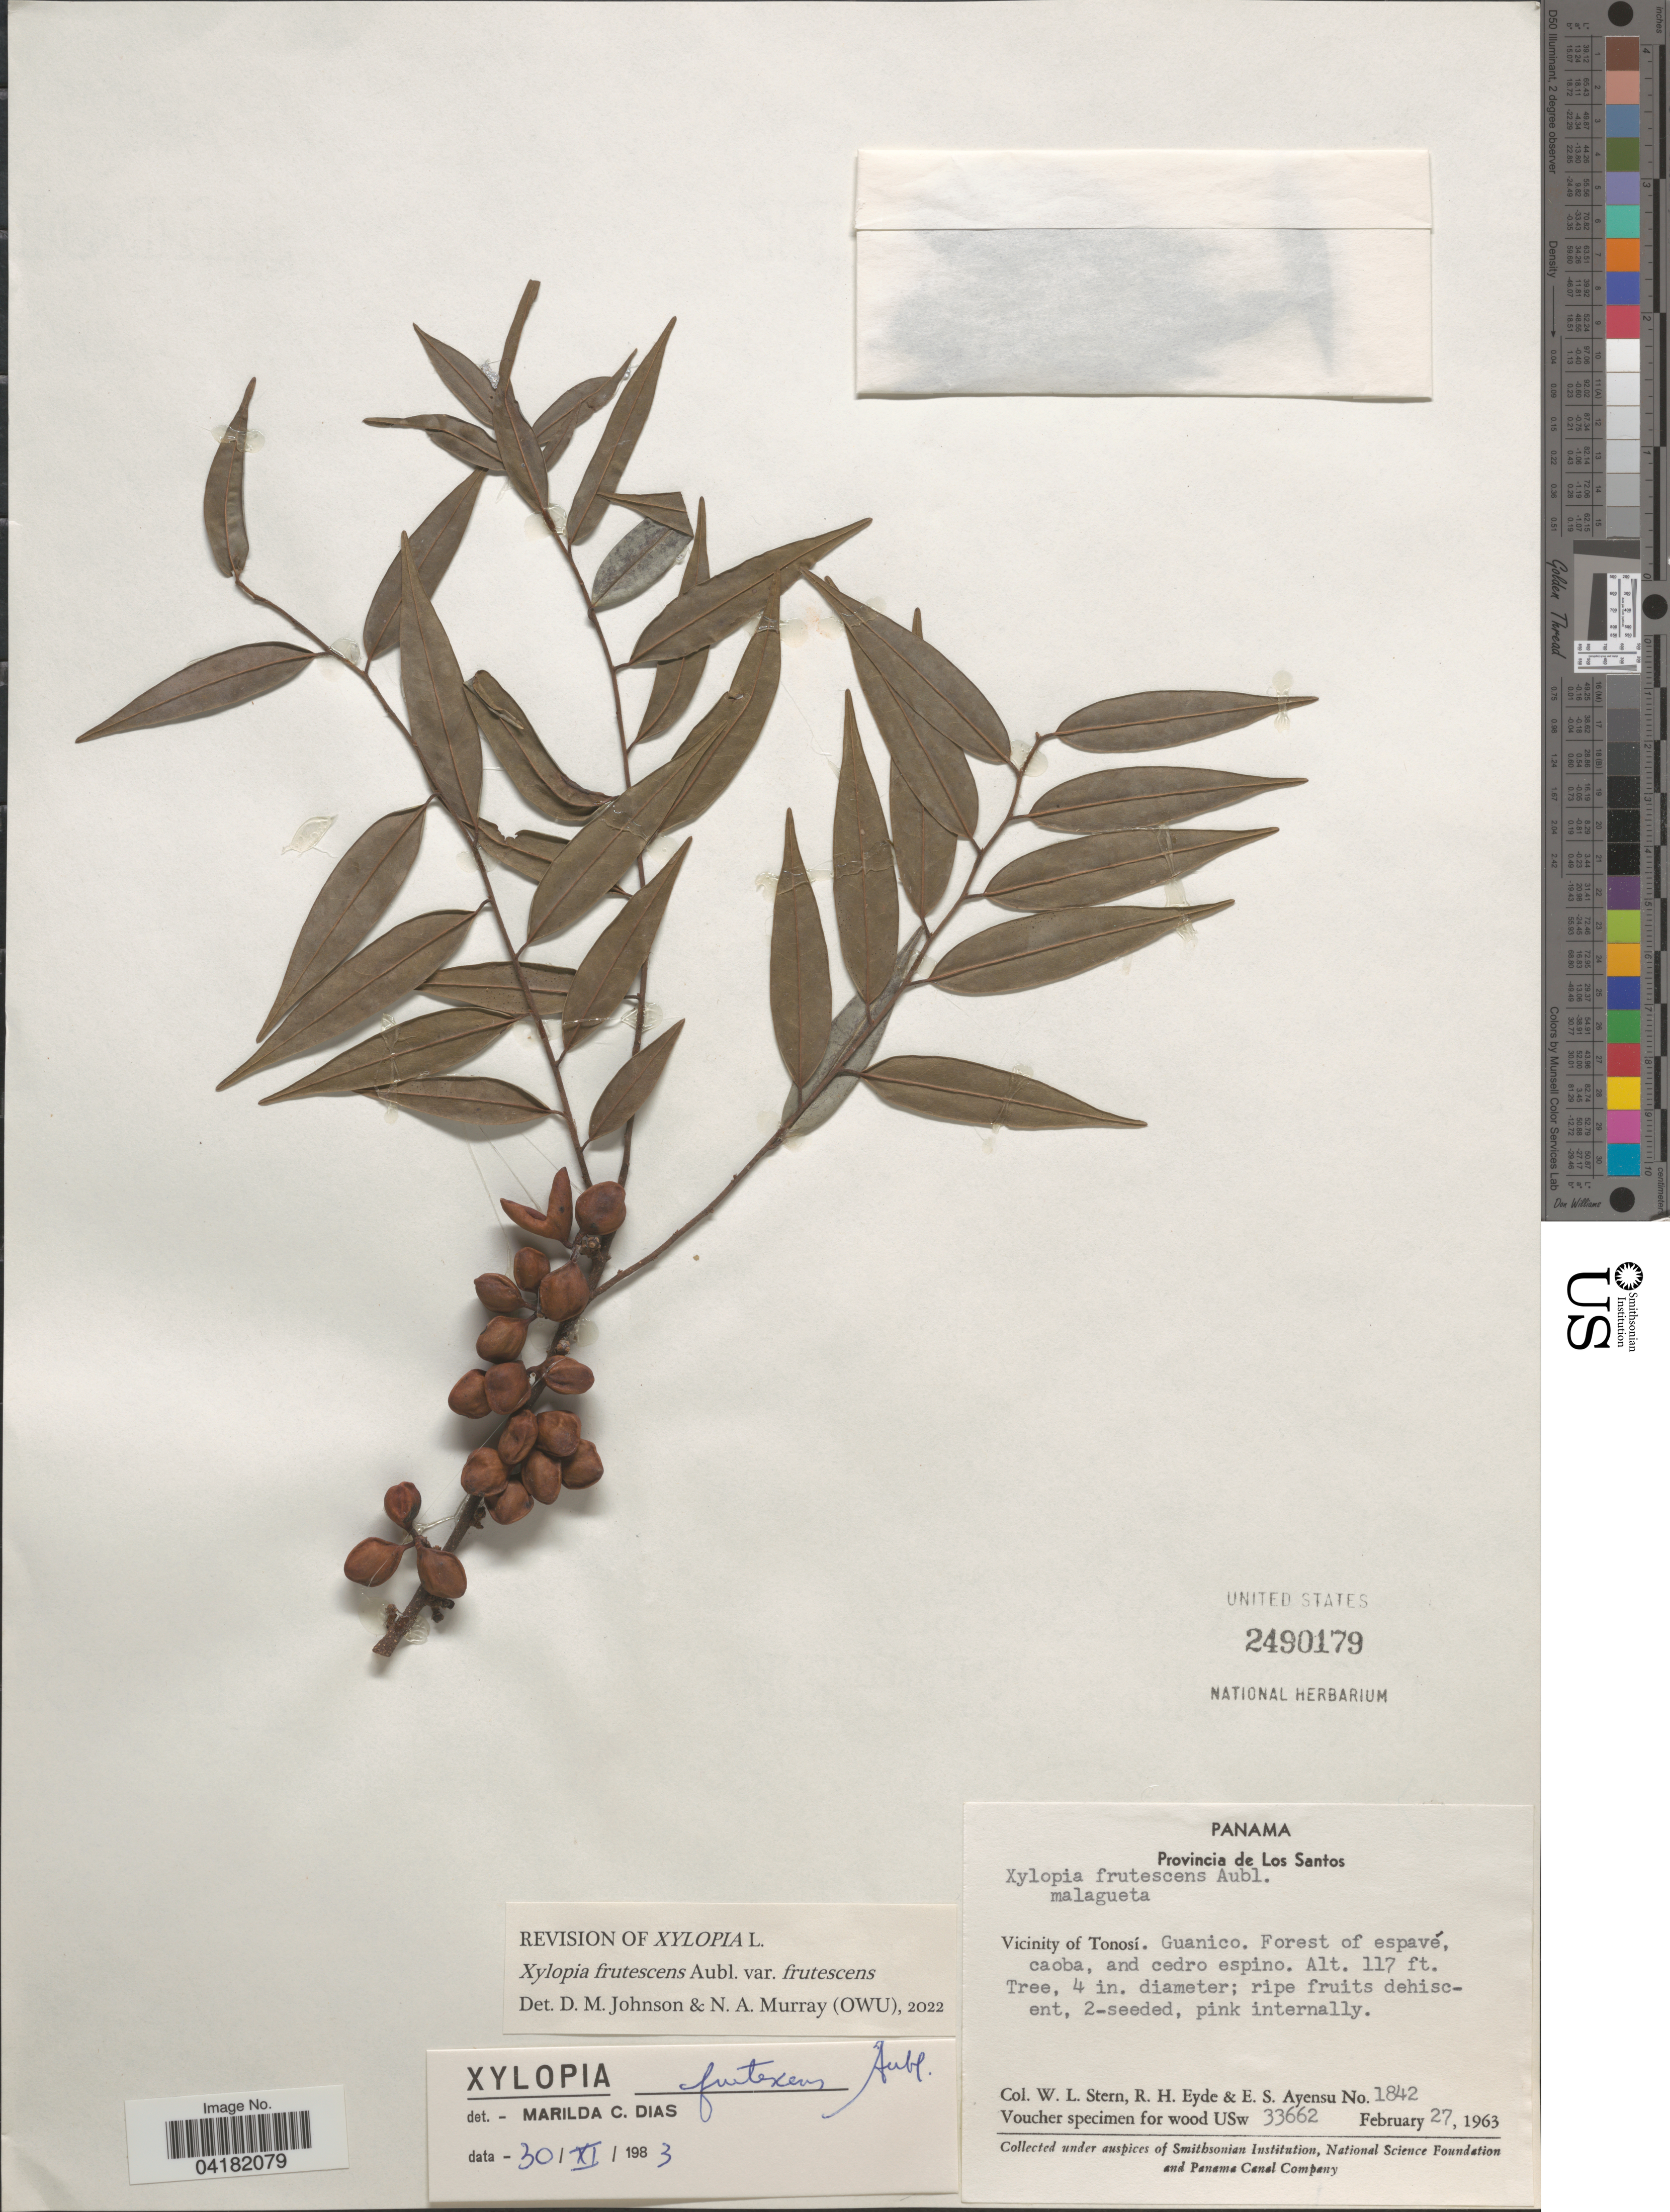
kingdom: Plantae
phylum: Tracheophyta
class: Magnoliopsida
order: Magnoliales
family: Annonaceae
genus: Xylopia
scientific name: Xylopia frutescens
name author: Aubl.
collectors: W. L. Stern, R. H. Eyde & E. S. Ayensu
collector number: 1842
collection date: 1963-02-27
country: Panama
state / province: Los Santos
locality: Vicinity of Tonosí. Guanico.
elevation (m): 36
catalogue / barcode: US 2490179